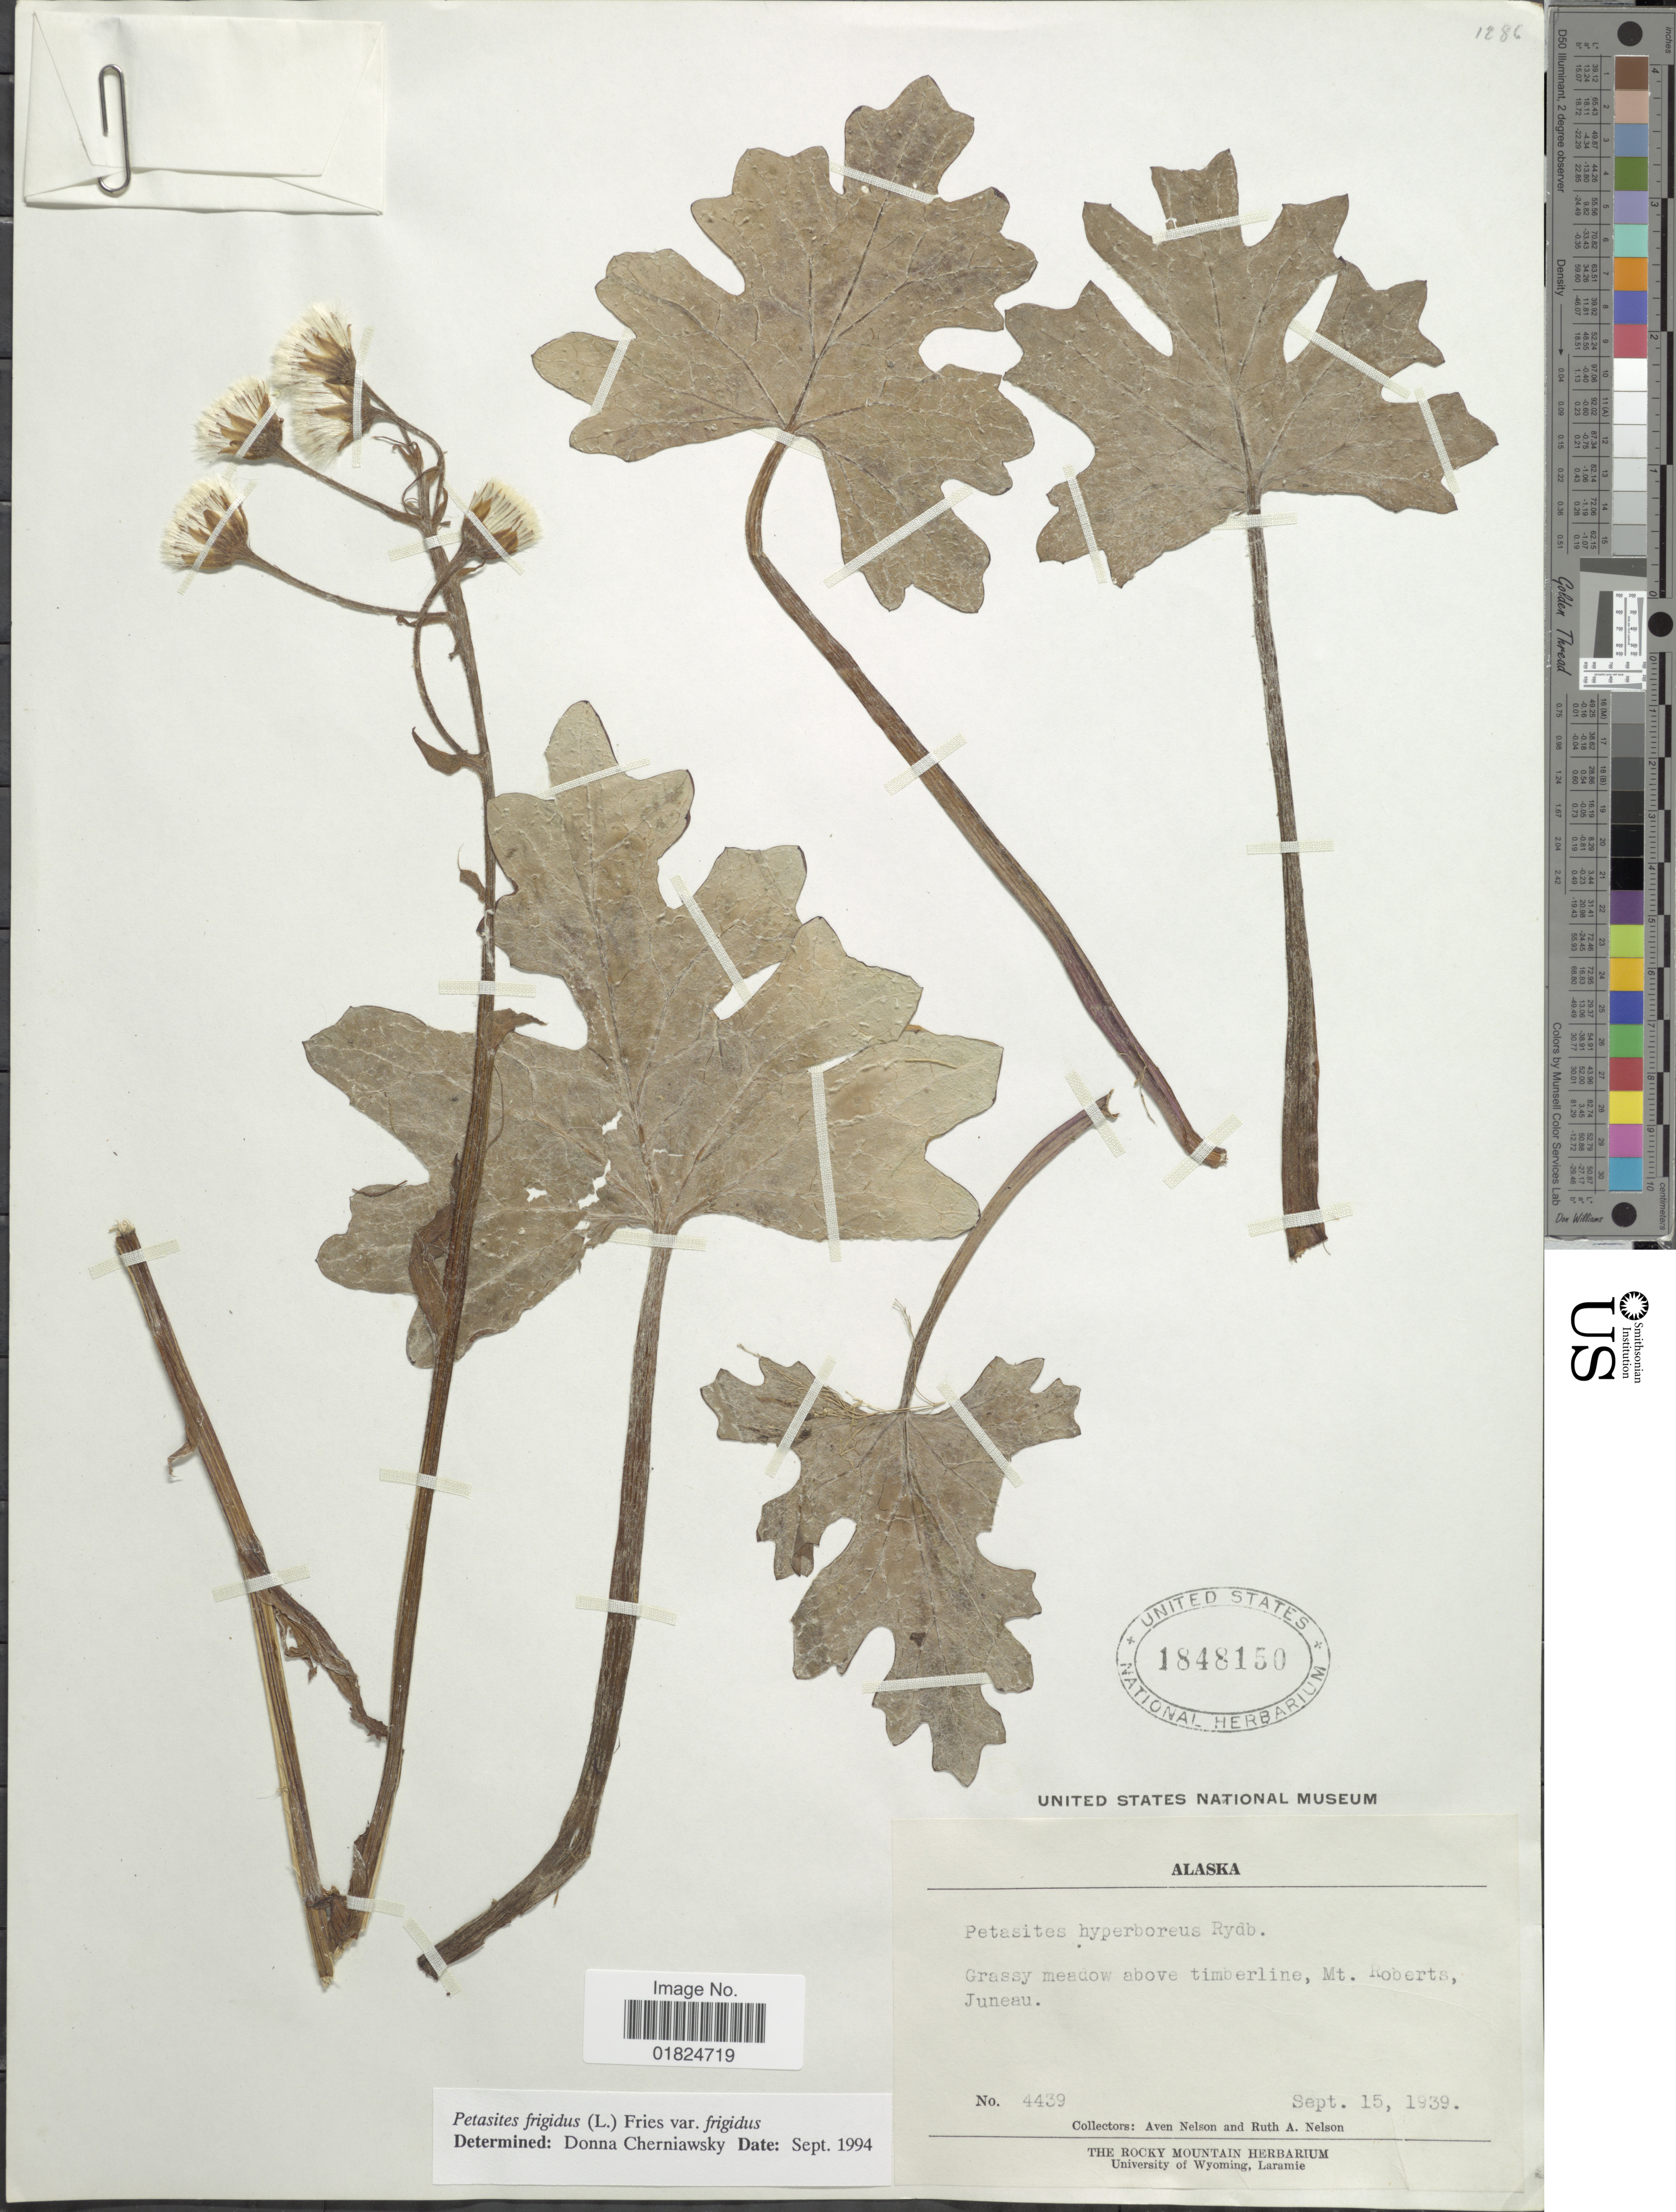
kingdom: Plantae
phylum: Tracheophyta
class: Magnoliopsida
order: Asterales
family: Asteraceae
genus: Petasites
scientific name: Petasites frigidus var. frigidus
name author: (L.) Fr.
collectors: A. Nelson & R. A. Nelson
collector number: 4439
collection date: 1939-09-15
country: United States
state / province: Alaska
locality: Alaska. Grassy meadow above timberline, Mt. Roberts, Juneau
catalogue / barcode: US 1848150